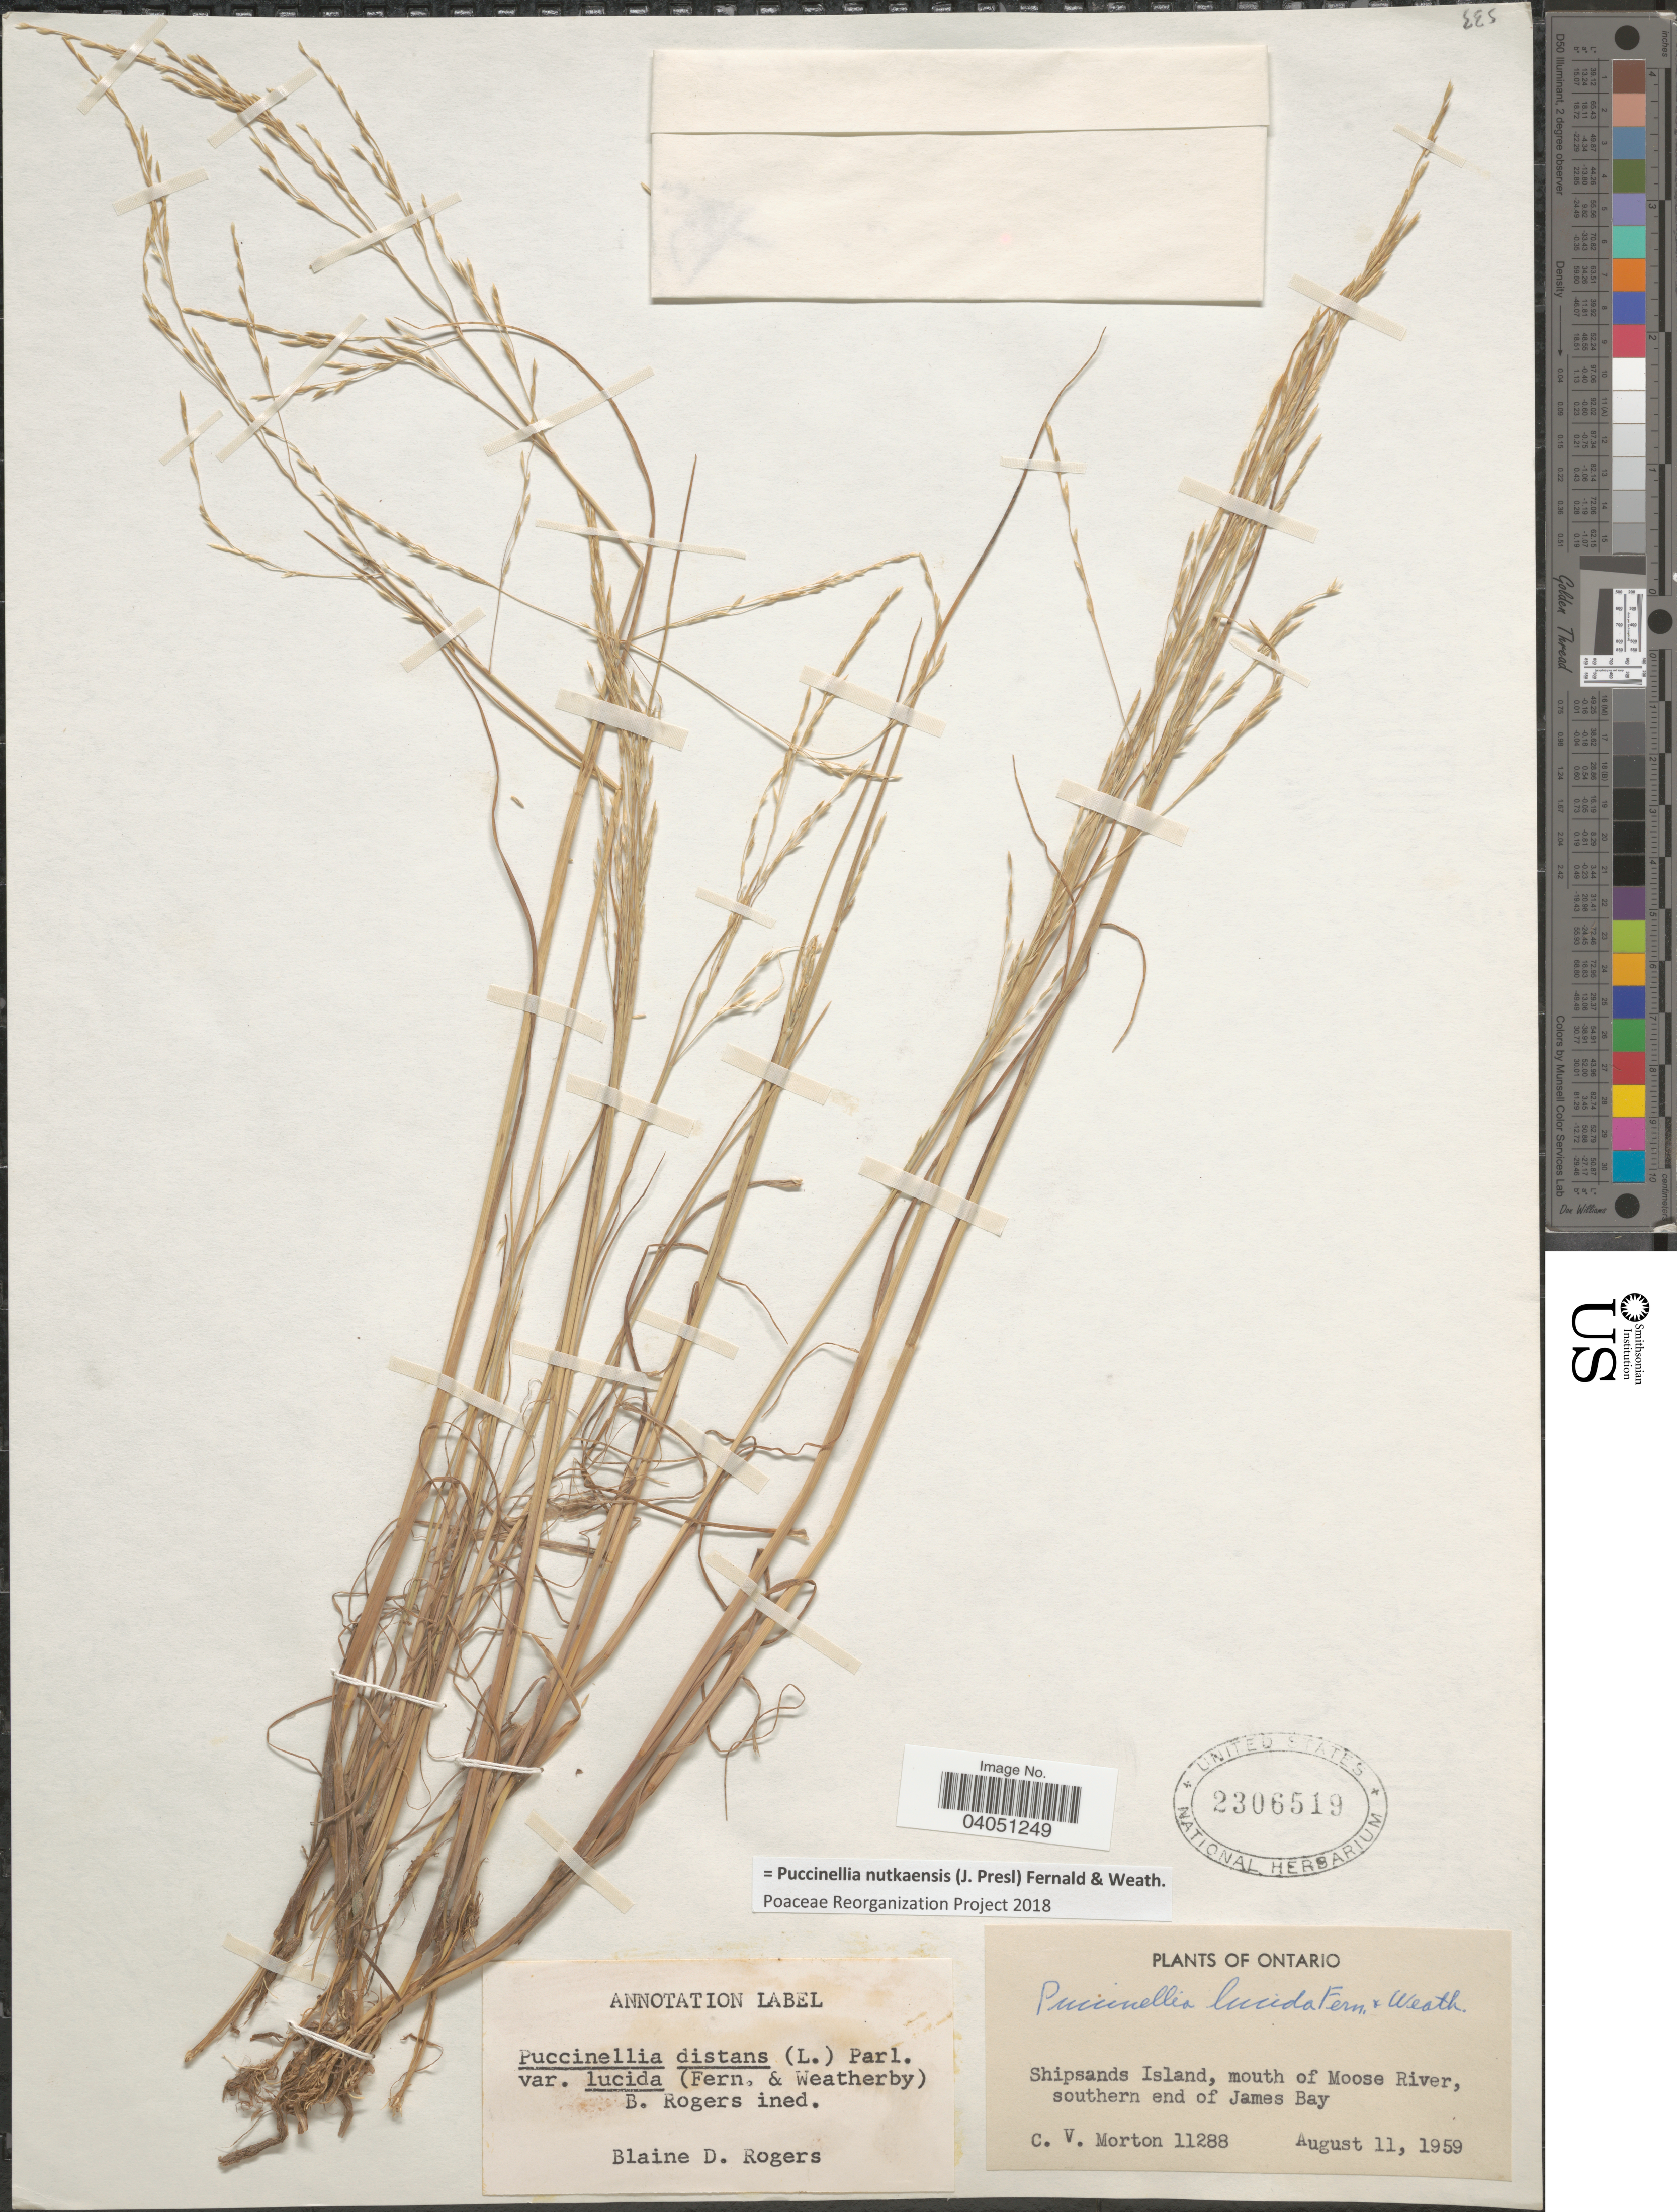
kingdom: Plantae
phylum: Tracheophyta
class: Liliopsida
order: Poales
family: Poaceae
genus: Puccinellia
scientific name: Puccinellia nutkaensis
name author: (J. Presl) Fernald & Weath.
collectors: C. V. Morton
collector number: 11288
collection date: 1959-08-11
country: Canada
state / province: Ontario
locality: Shipsands Island, mouth of Moose River, southern end of James Bay.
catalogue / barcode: US 2306519